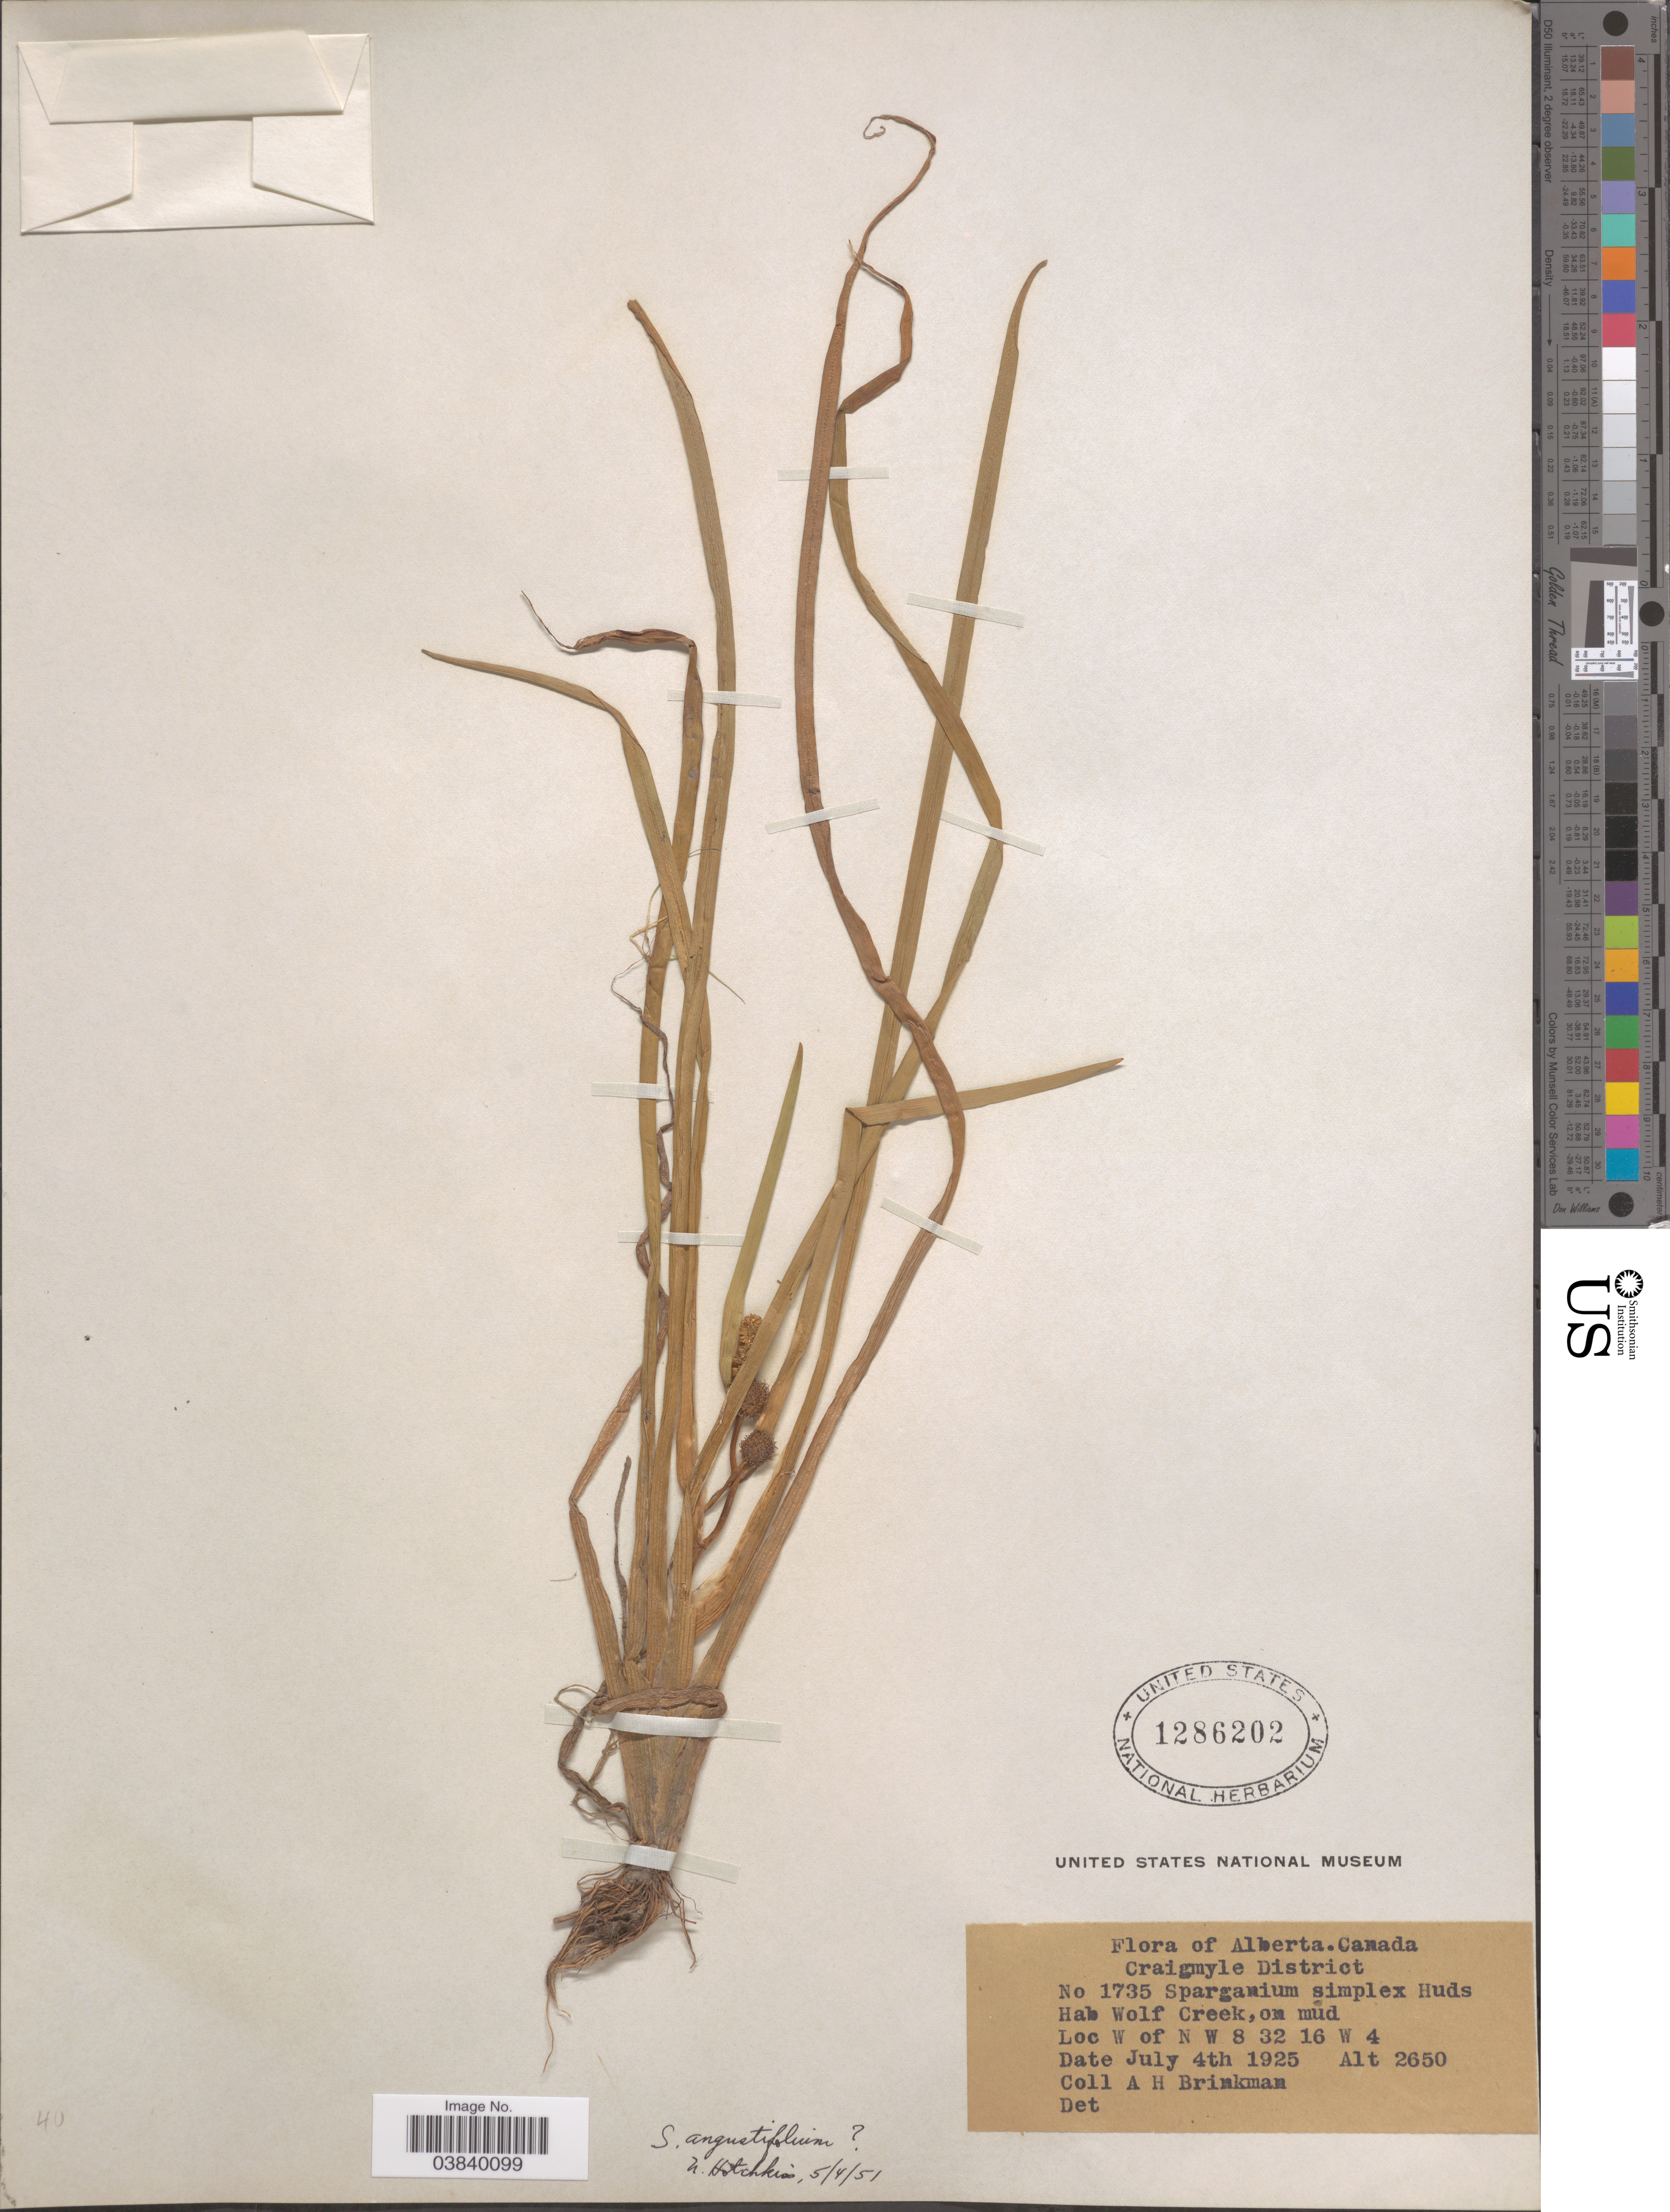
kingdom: Plantae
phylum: Tracheophyta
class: Liliopsida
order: Poales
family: Typhaceae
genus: Sparganium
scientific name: Sparganium angustifolium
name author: Michx.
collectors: A. Brinkman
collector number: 1735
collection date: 1925-07-04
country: Canada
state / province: Alberta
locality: Craigmyle District. Wolf Creek. W of N W 8 32 16 W 4.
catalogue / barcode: US 1286202